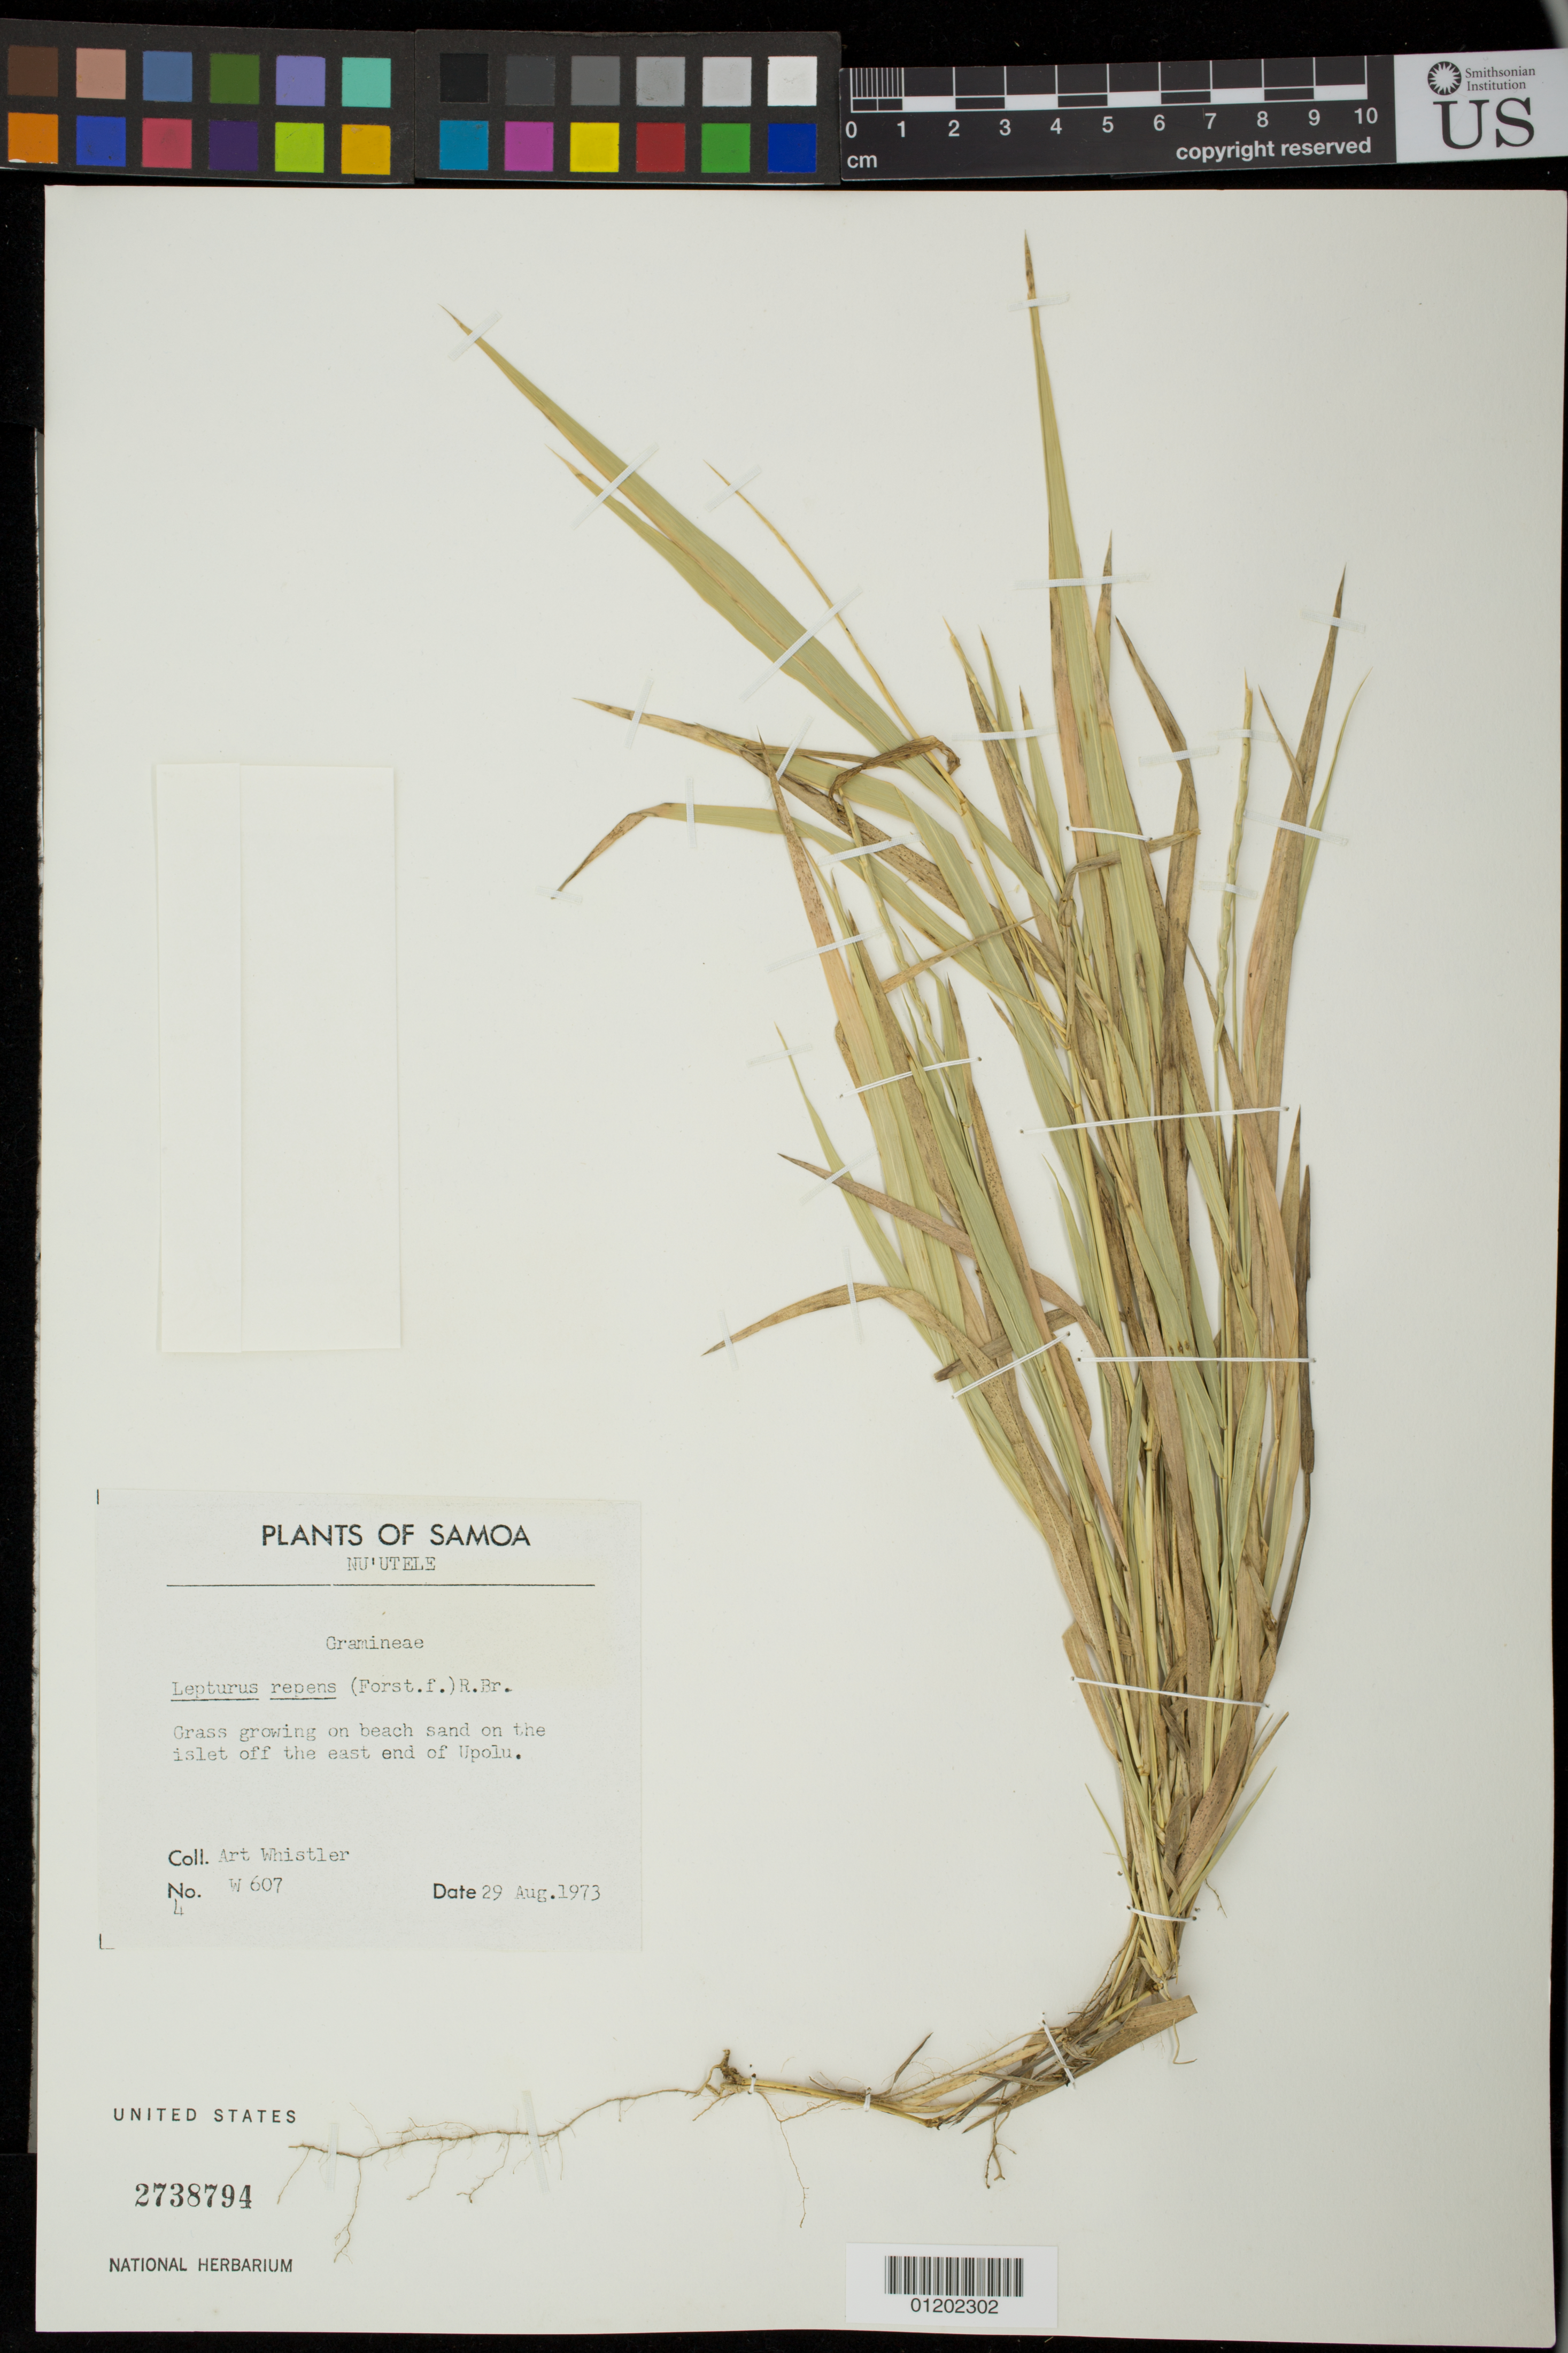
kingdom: Plantae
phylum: Tracheophyta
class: Liliopsida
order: Poales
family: Poaceae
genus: Lepturus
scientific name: Lepturus repens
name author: (J.R. Forst.) R. Br.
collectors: A. Whistler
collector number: W 607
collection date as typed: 29 Aug 1973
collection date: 1973-08-29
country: Samoa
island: Upolu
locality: Islet off the east end of 'Upolu.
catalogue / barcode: US 2738794